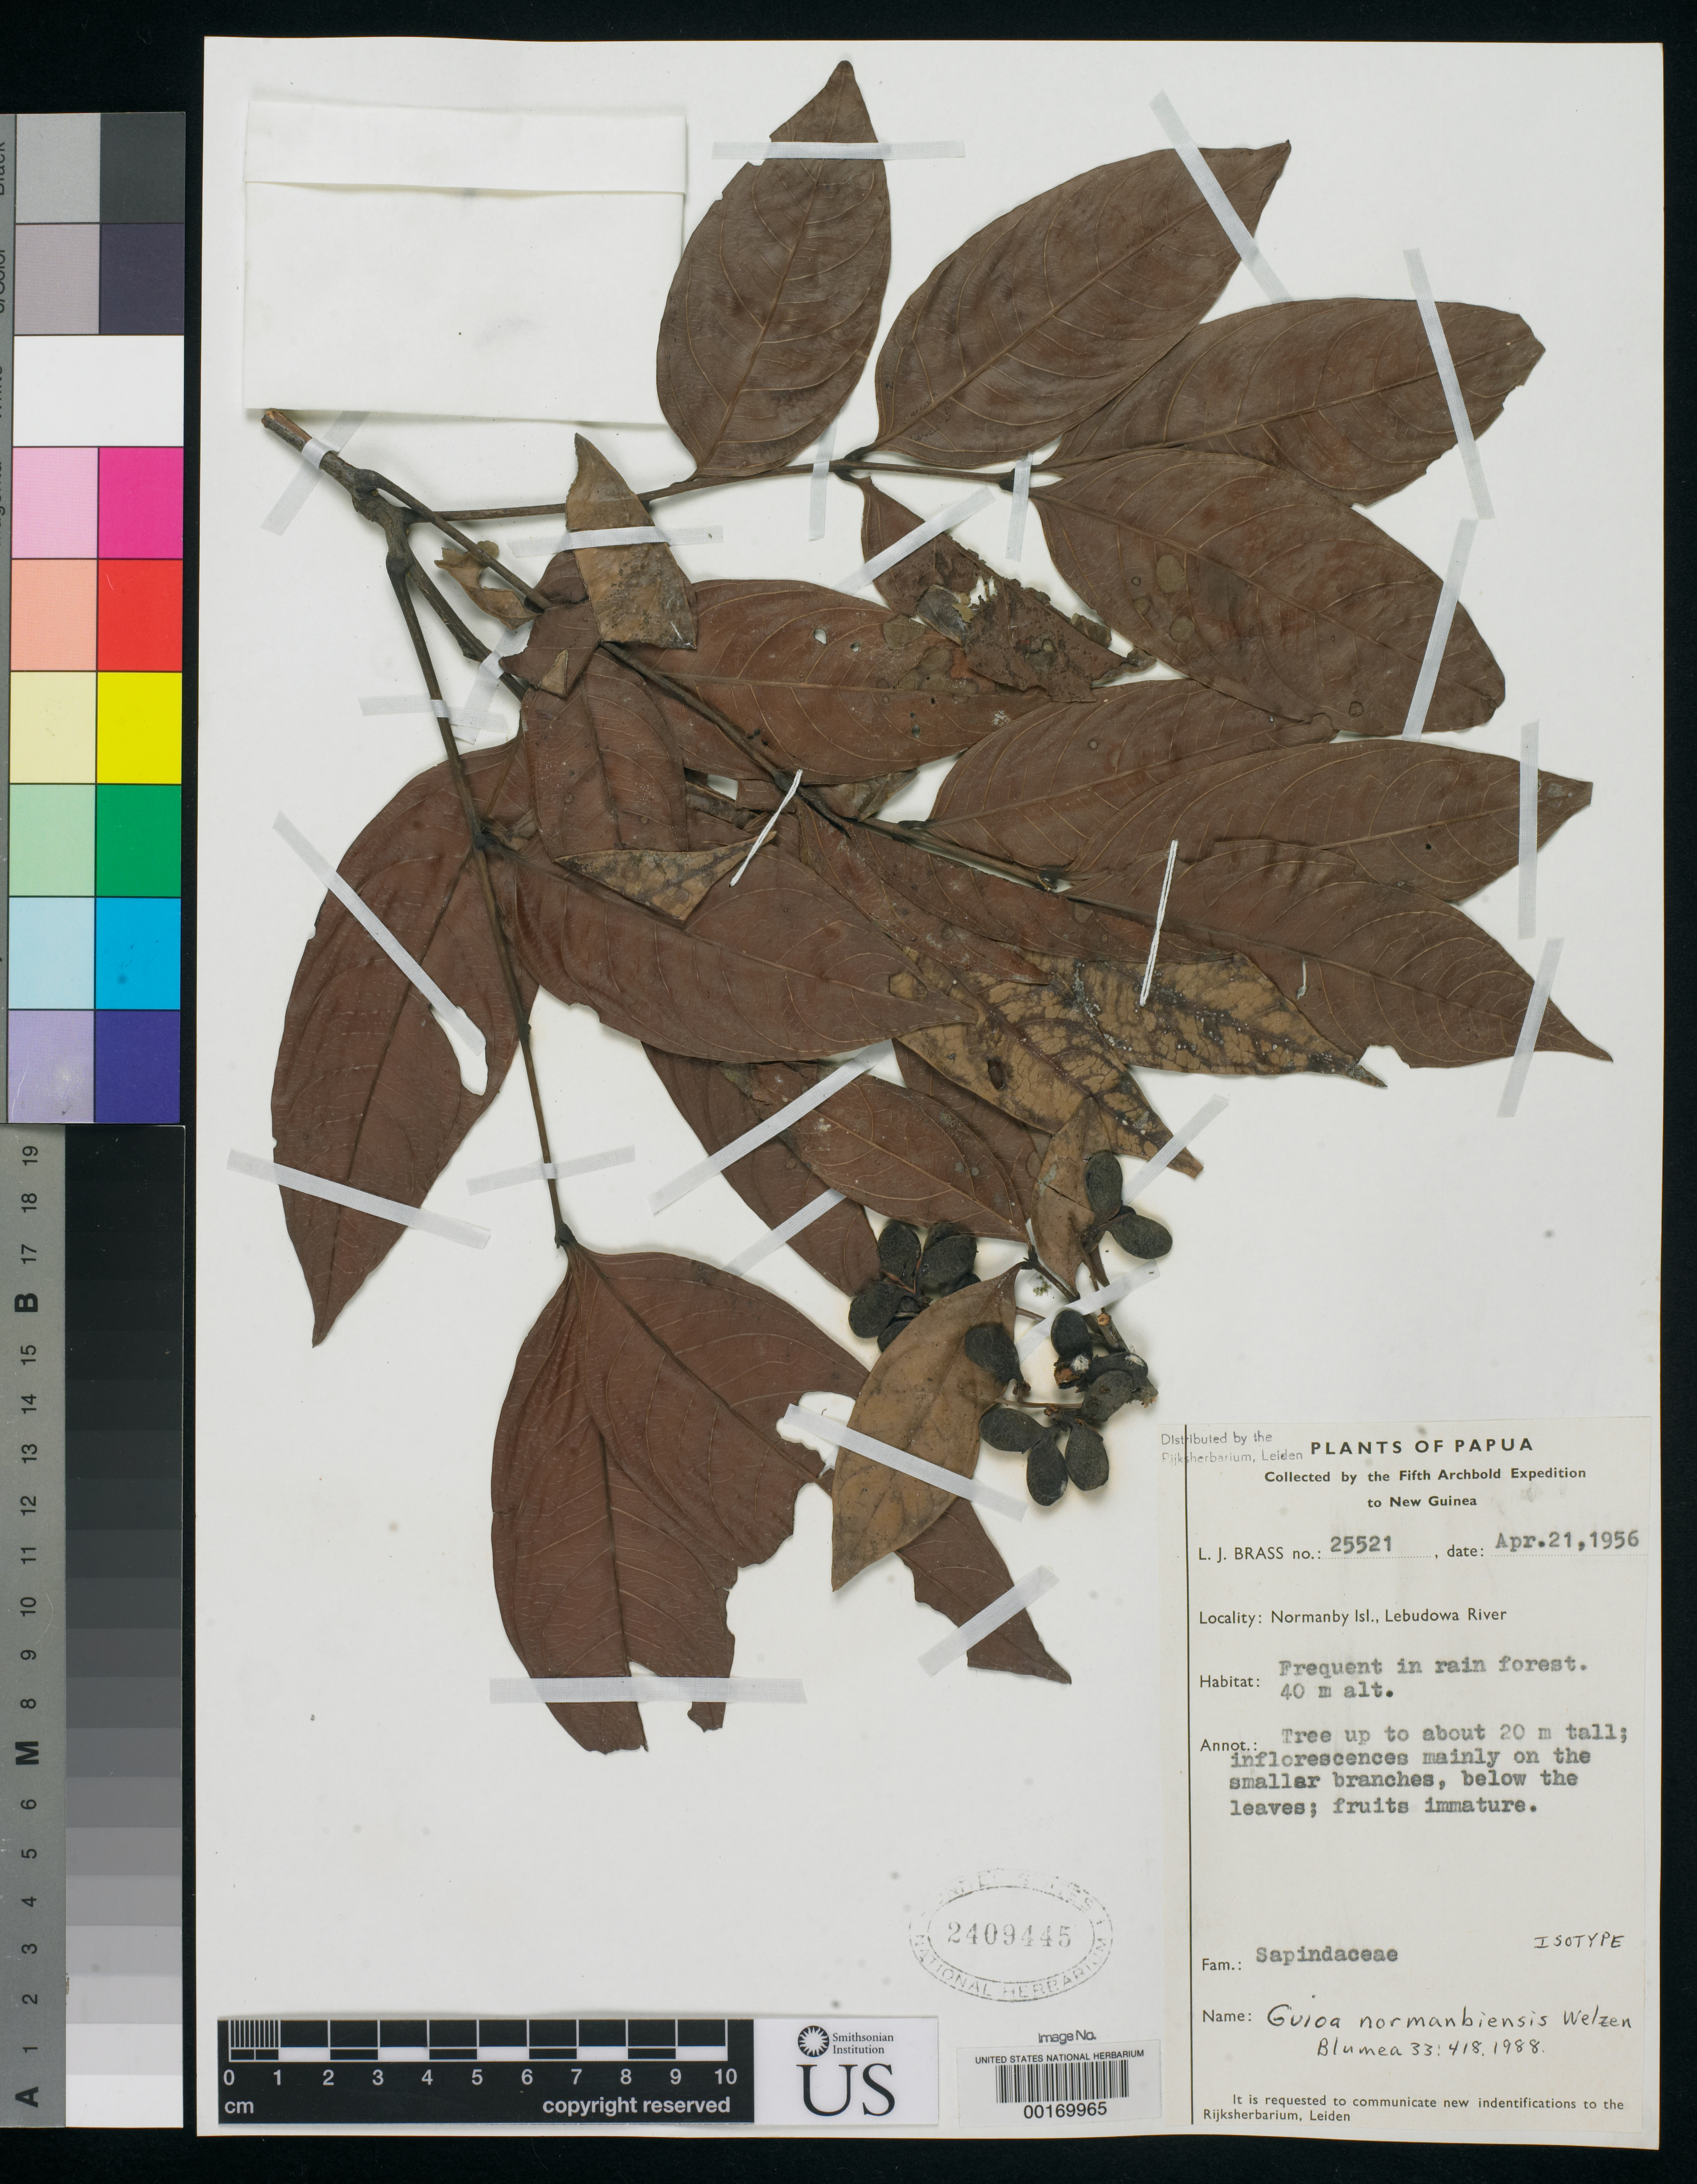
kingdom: Plantae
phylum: Tracheophyta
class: Magnoliopsida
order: Sapindales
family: Sapindaceae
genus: Guioa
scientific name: Guioa normanbiensis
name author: Welzen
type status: Isotype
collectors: L. J. Brass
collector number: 25521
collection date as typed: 21 Apr 1956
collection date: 1956-04-21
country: Papua New Guinea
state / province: Milne Bay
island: Normanby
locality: Lebudowa River.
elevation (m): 40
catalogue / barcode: US 2409445